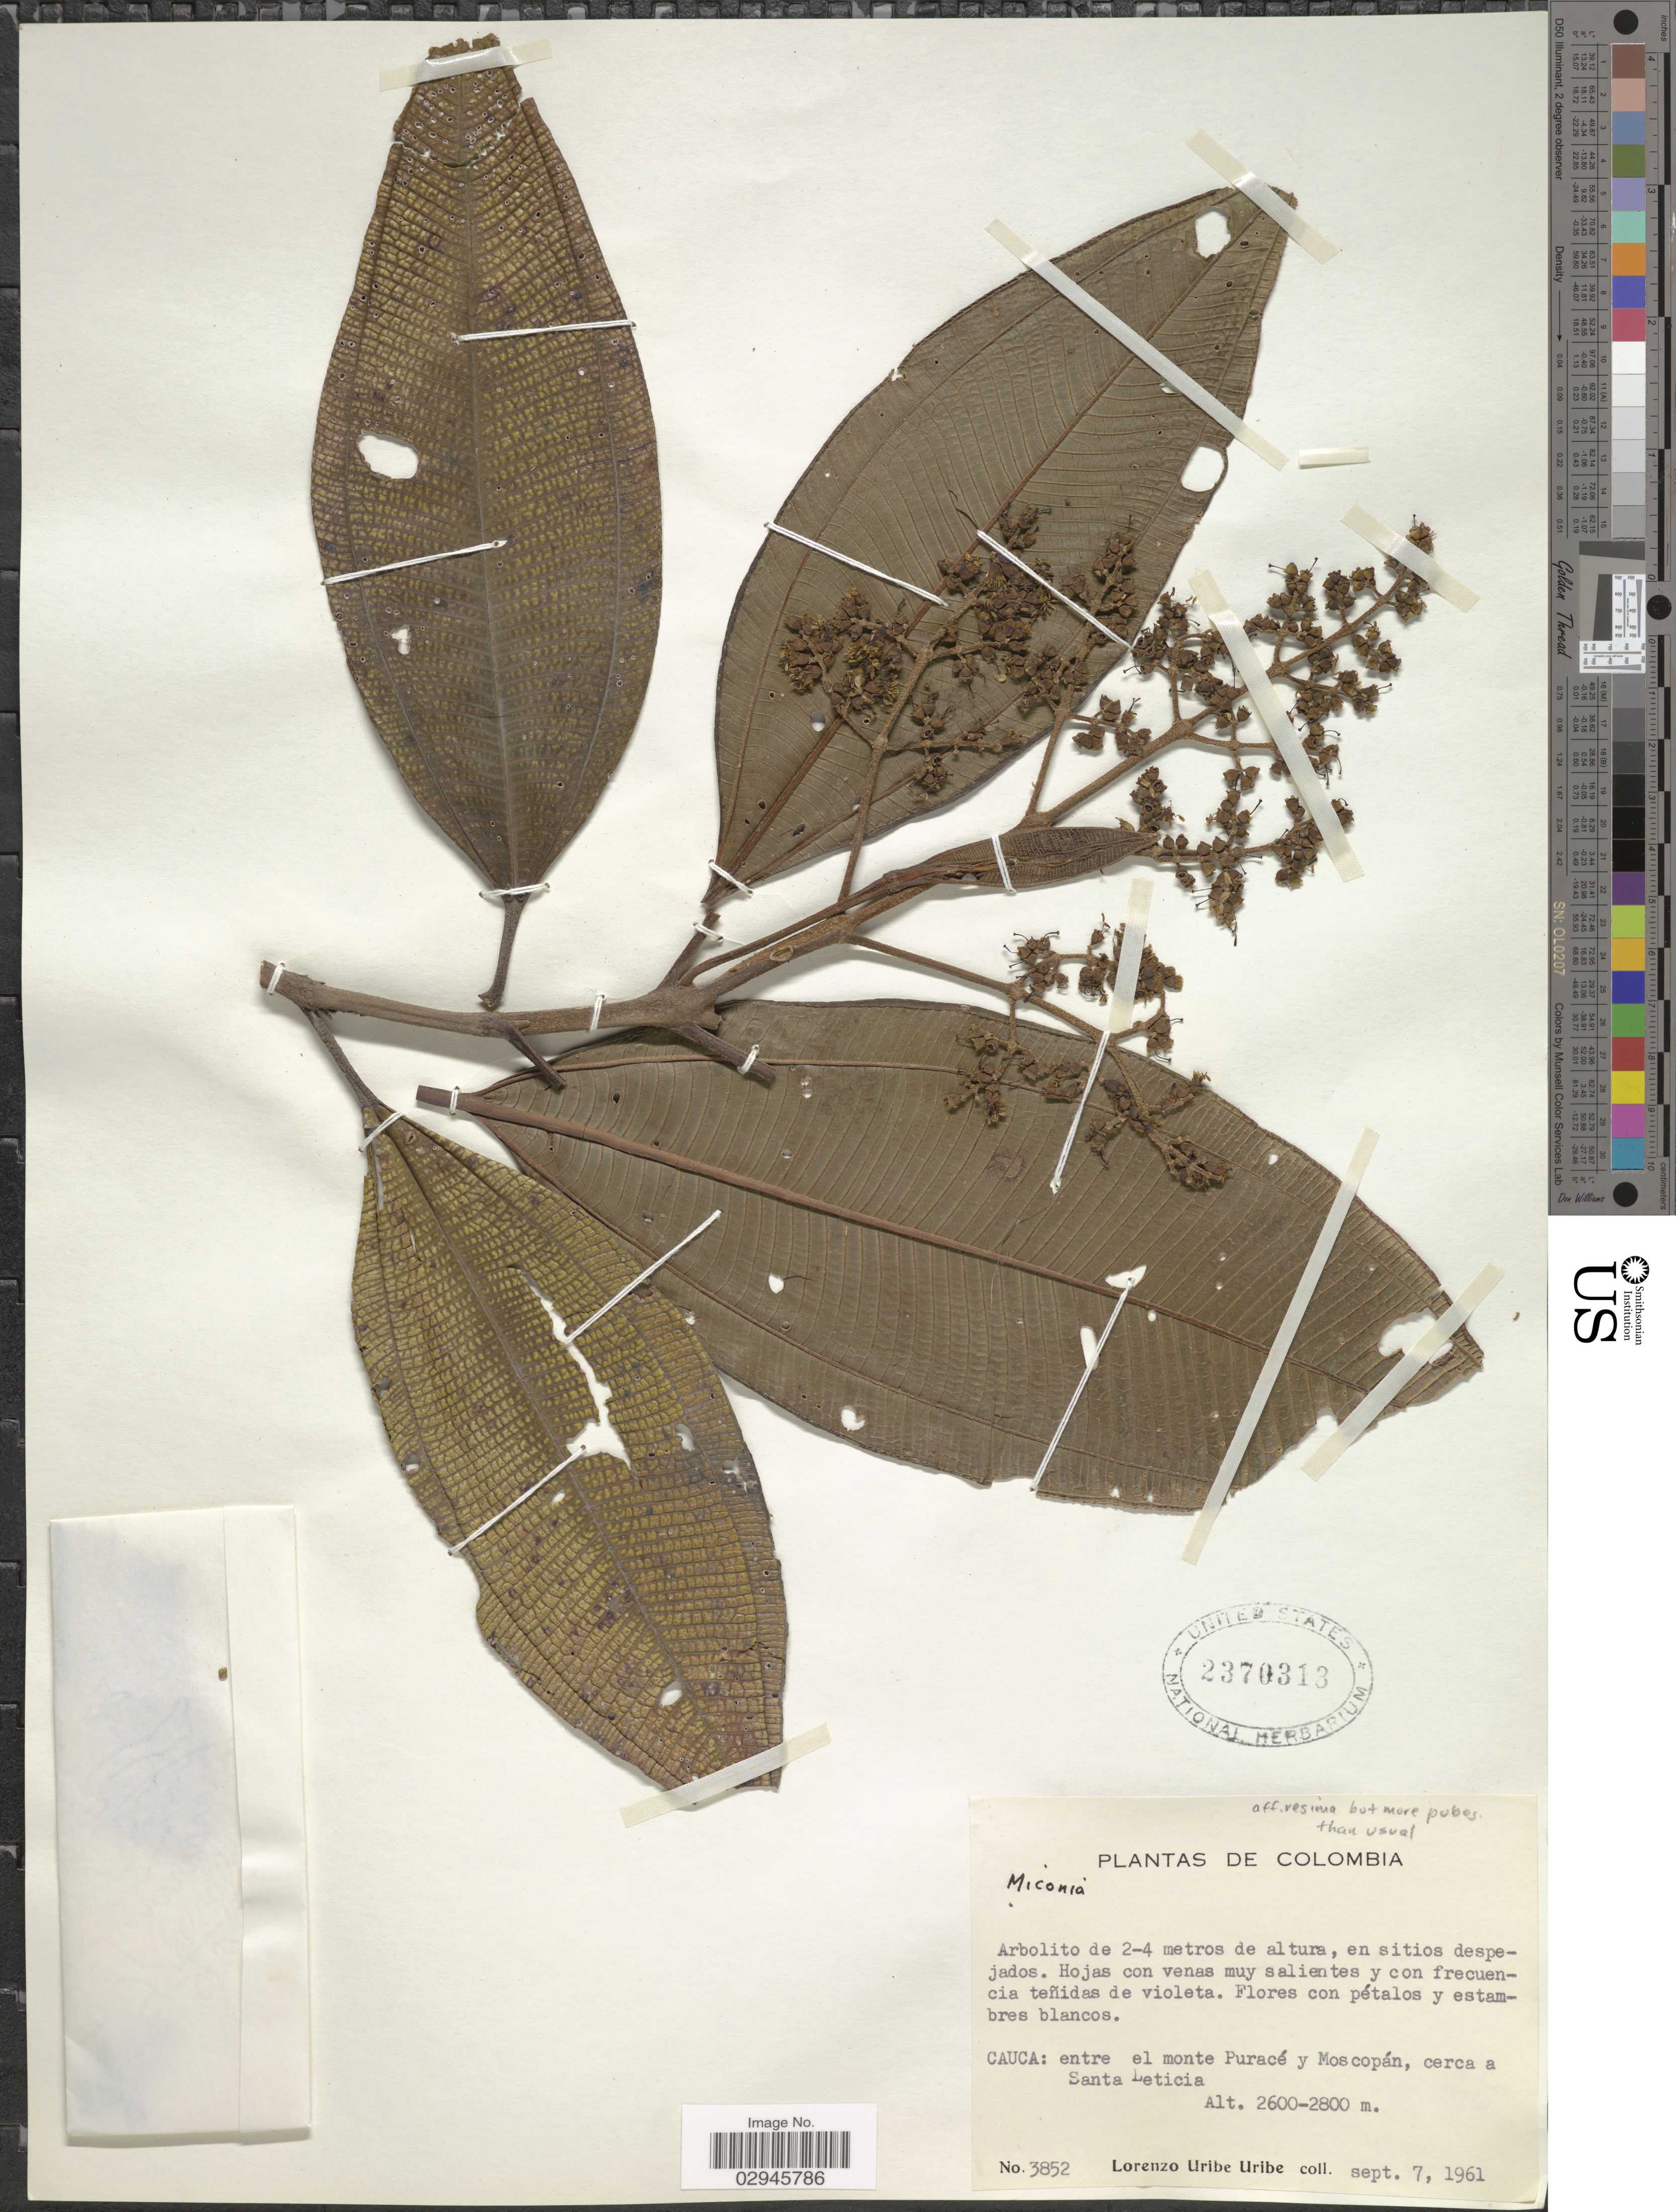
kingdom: Plantae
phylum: Tracheophyta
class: Magnoliopsida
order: Myrtales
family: Melastomataceae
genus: Miconia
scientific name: Miconia sp.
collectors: L. Uribe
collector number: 3852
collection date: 1961-09-07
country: Colombia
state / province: Cauca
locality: Entre el monte Puracé y Moscopán, cerca a Santa Leticia.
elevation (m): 2600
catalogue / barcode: US 2370313